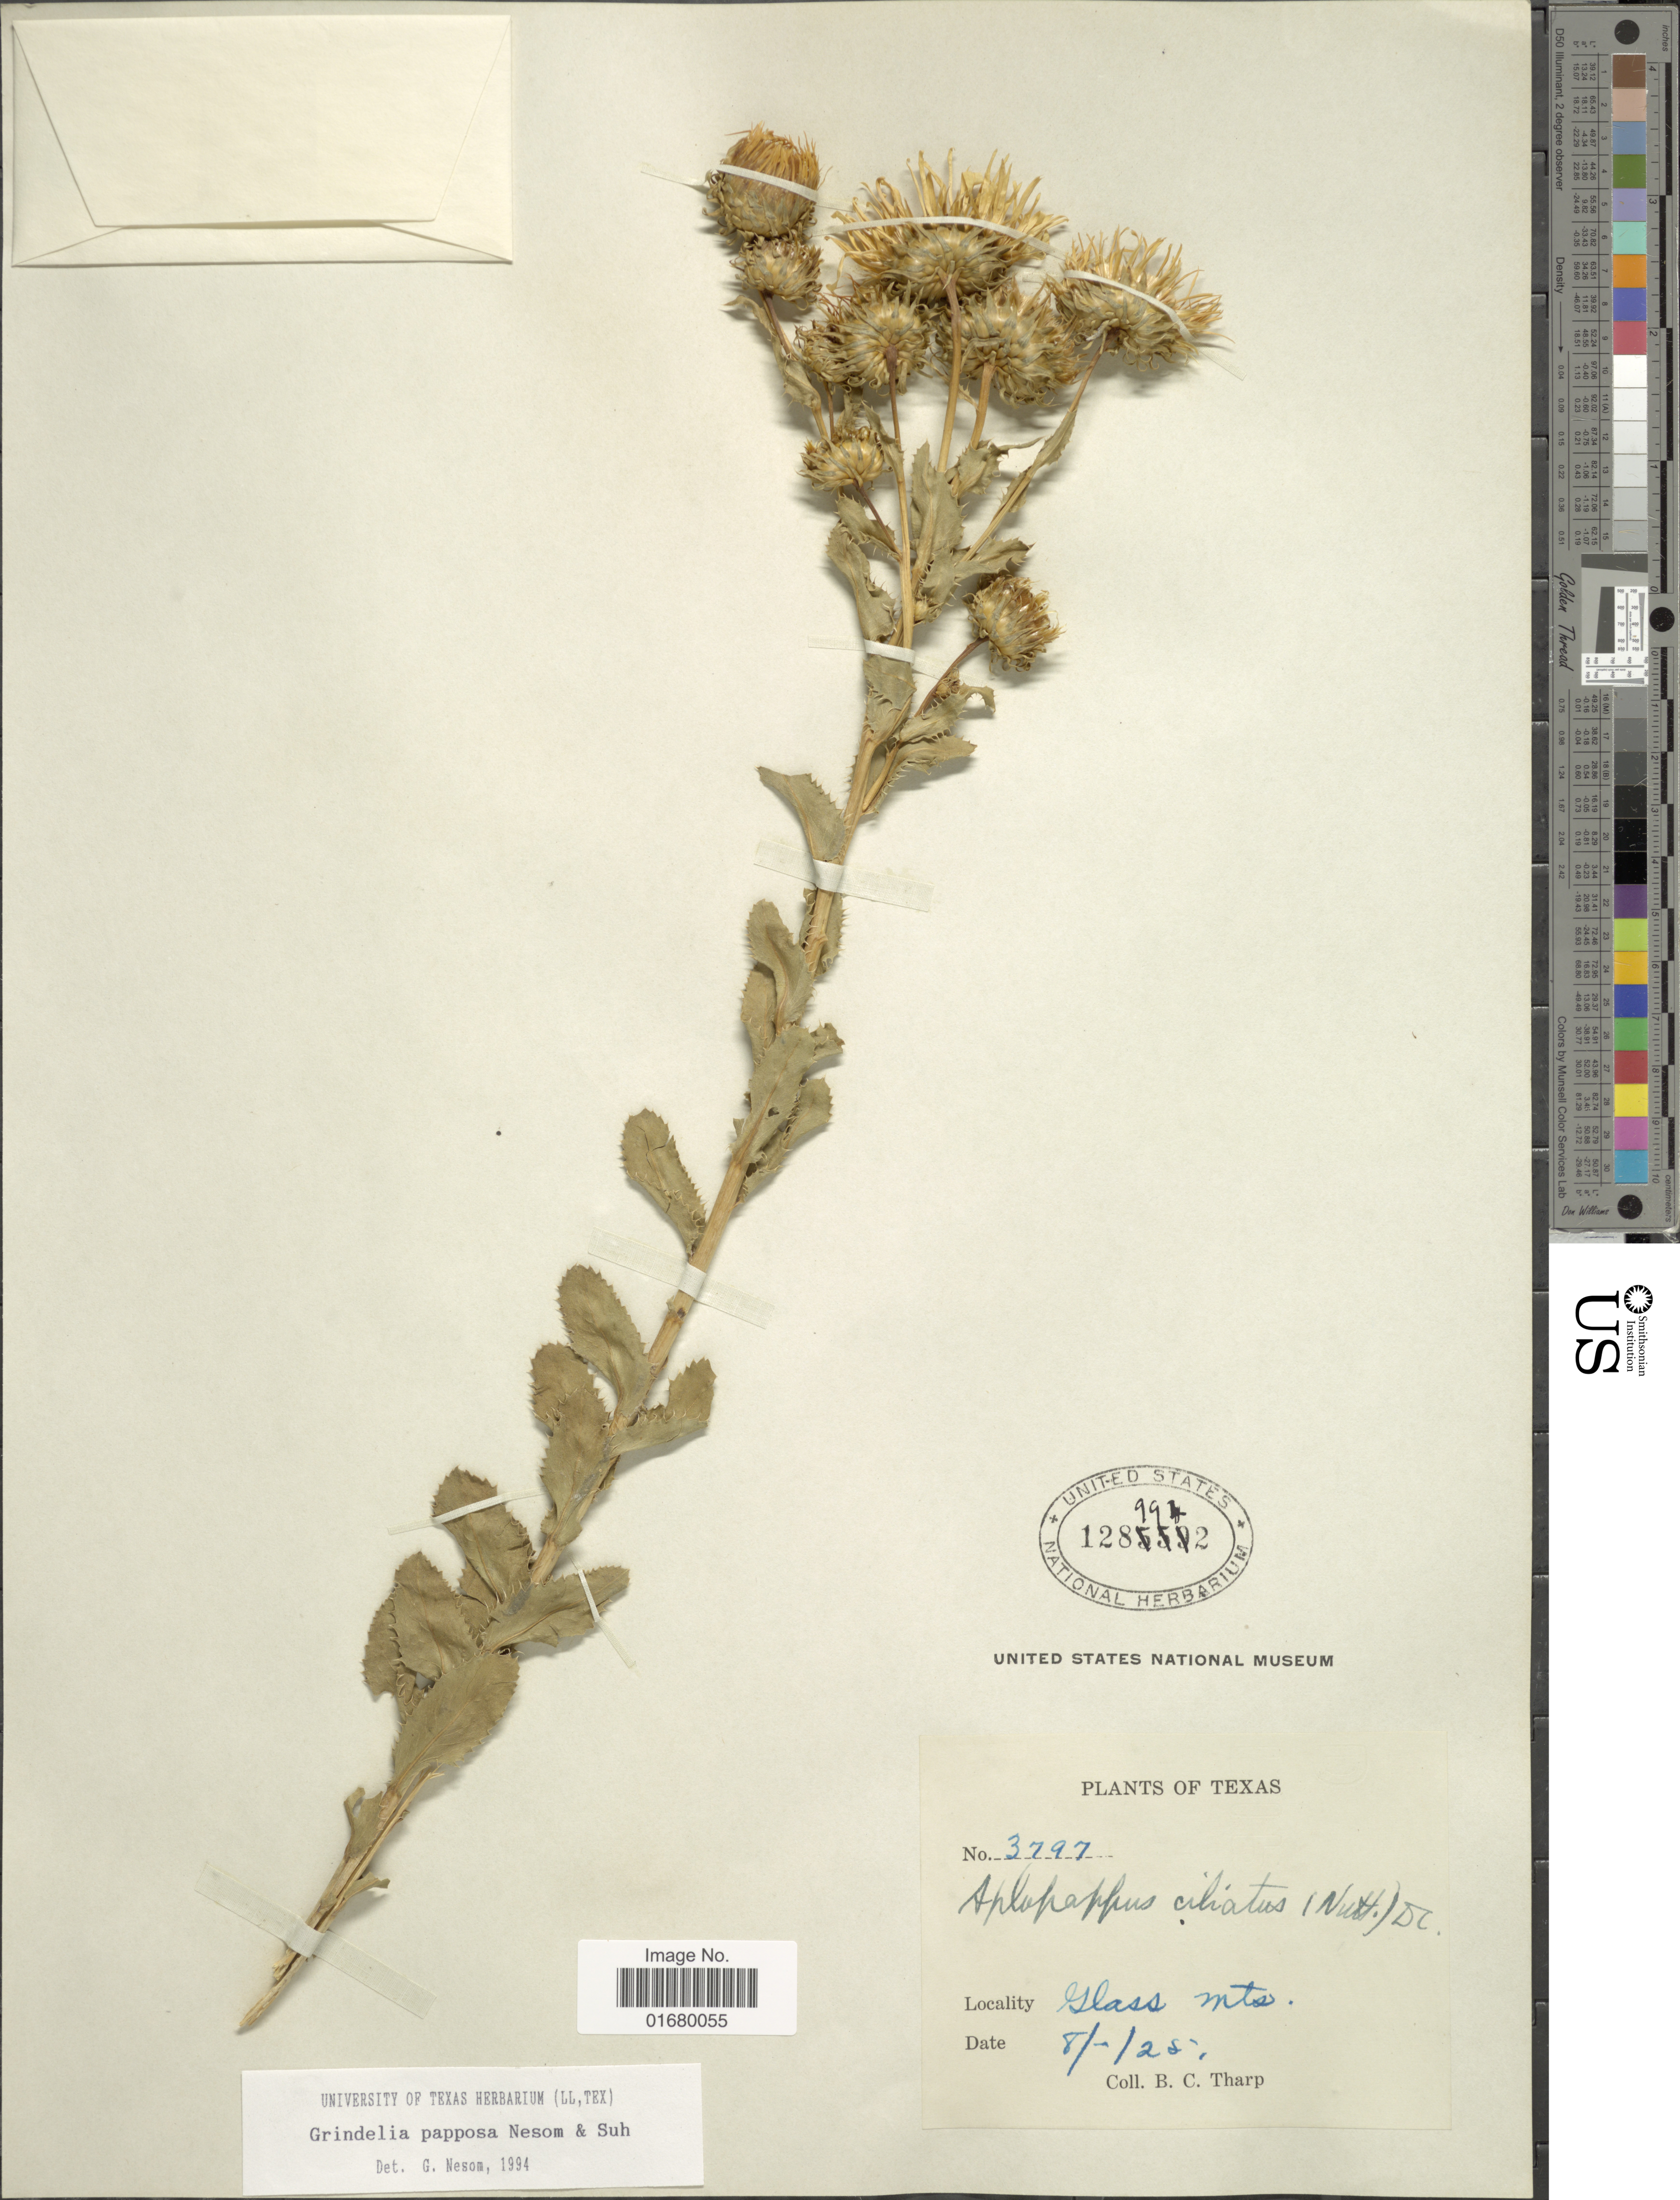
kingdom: Plantae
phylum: Tracheophyta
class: Magnoliopsida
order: Asterales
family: Asteraceae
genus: Grindelia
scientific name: Grindelia papposa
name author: G.L. Nesom & Suh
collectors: B. C. Tharp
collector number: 3797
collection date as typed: Transcribed d/m/y: /8/25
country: United States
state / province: Texas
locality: Glass Mts.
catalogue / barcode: US 1289922